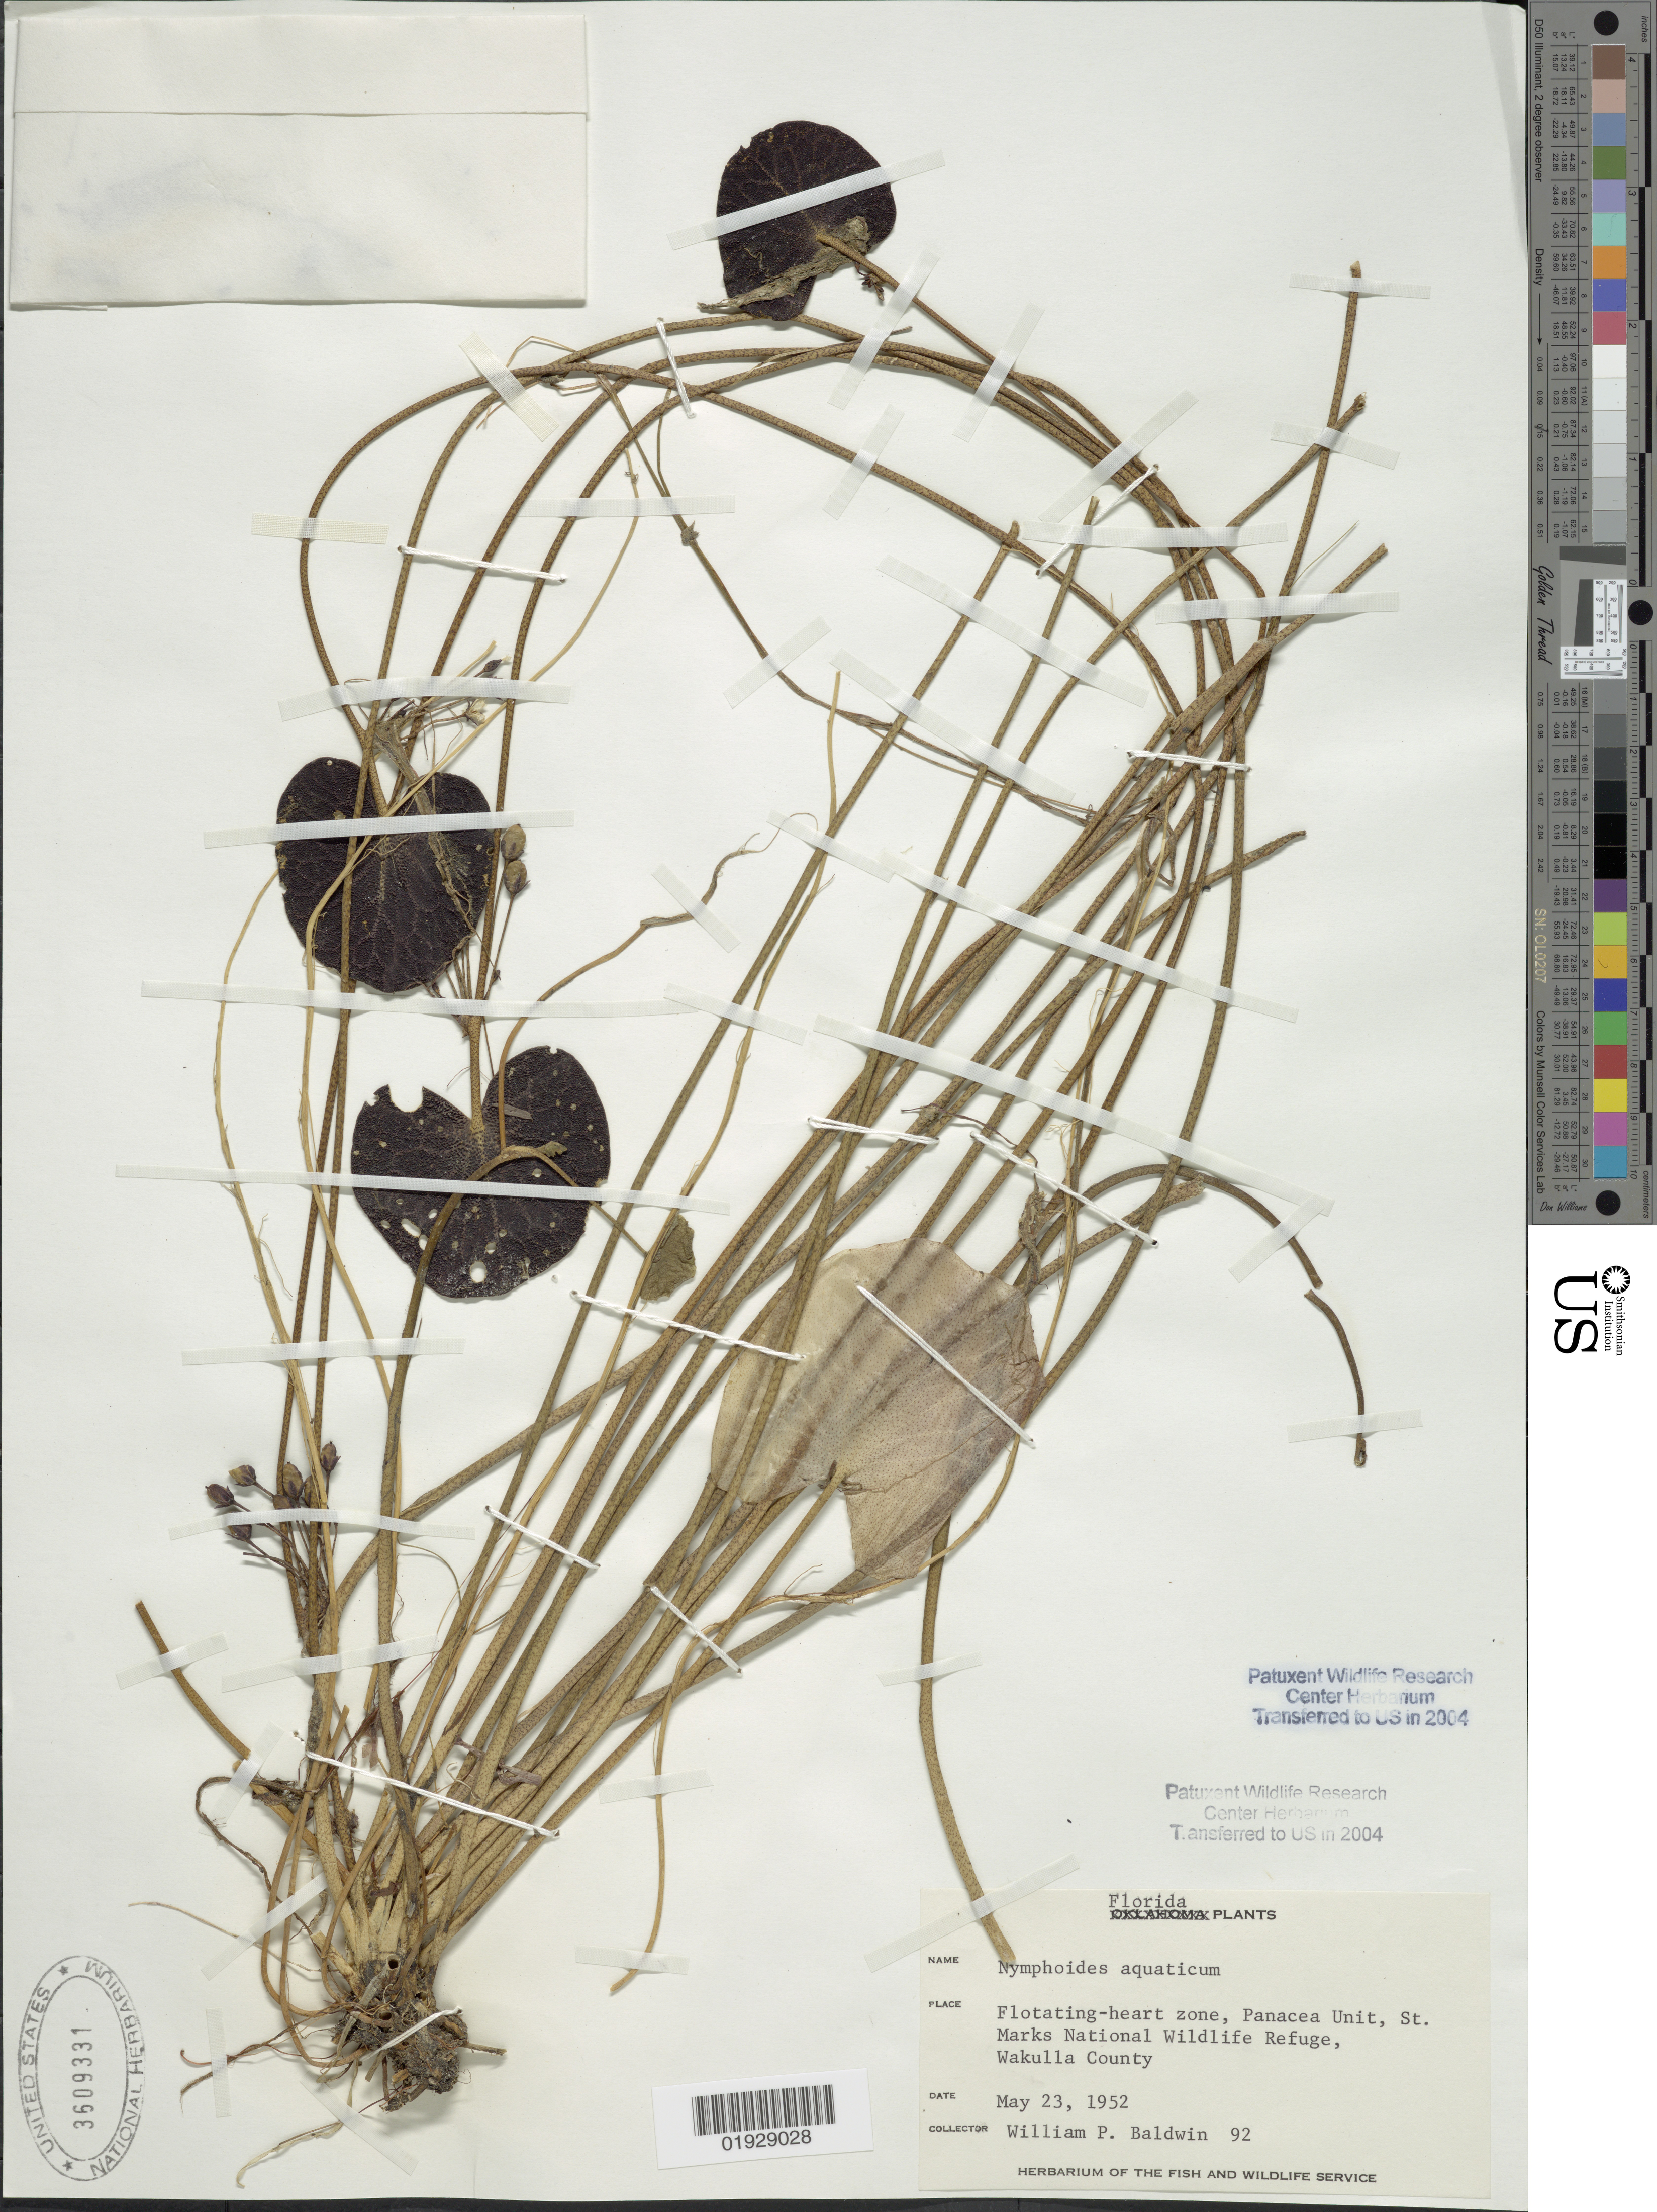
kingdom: Plantae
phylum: Tracheophyta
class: Magnoliopsida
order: Asterales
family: Menyanthaceae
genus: Nymphoides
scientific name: Nymphoides aquatica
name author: (J.F. Gmel.) Kuntze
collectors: W. Baldwin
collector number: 92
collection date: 1952-05-23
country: United States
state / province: Florida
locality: Flotating-heart zone, Panacea Unit, St. Marks National Wildlife Refuge, Wakulla County.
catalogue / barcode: US 3609331